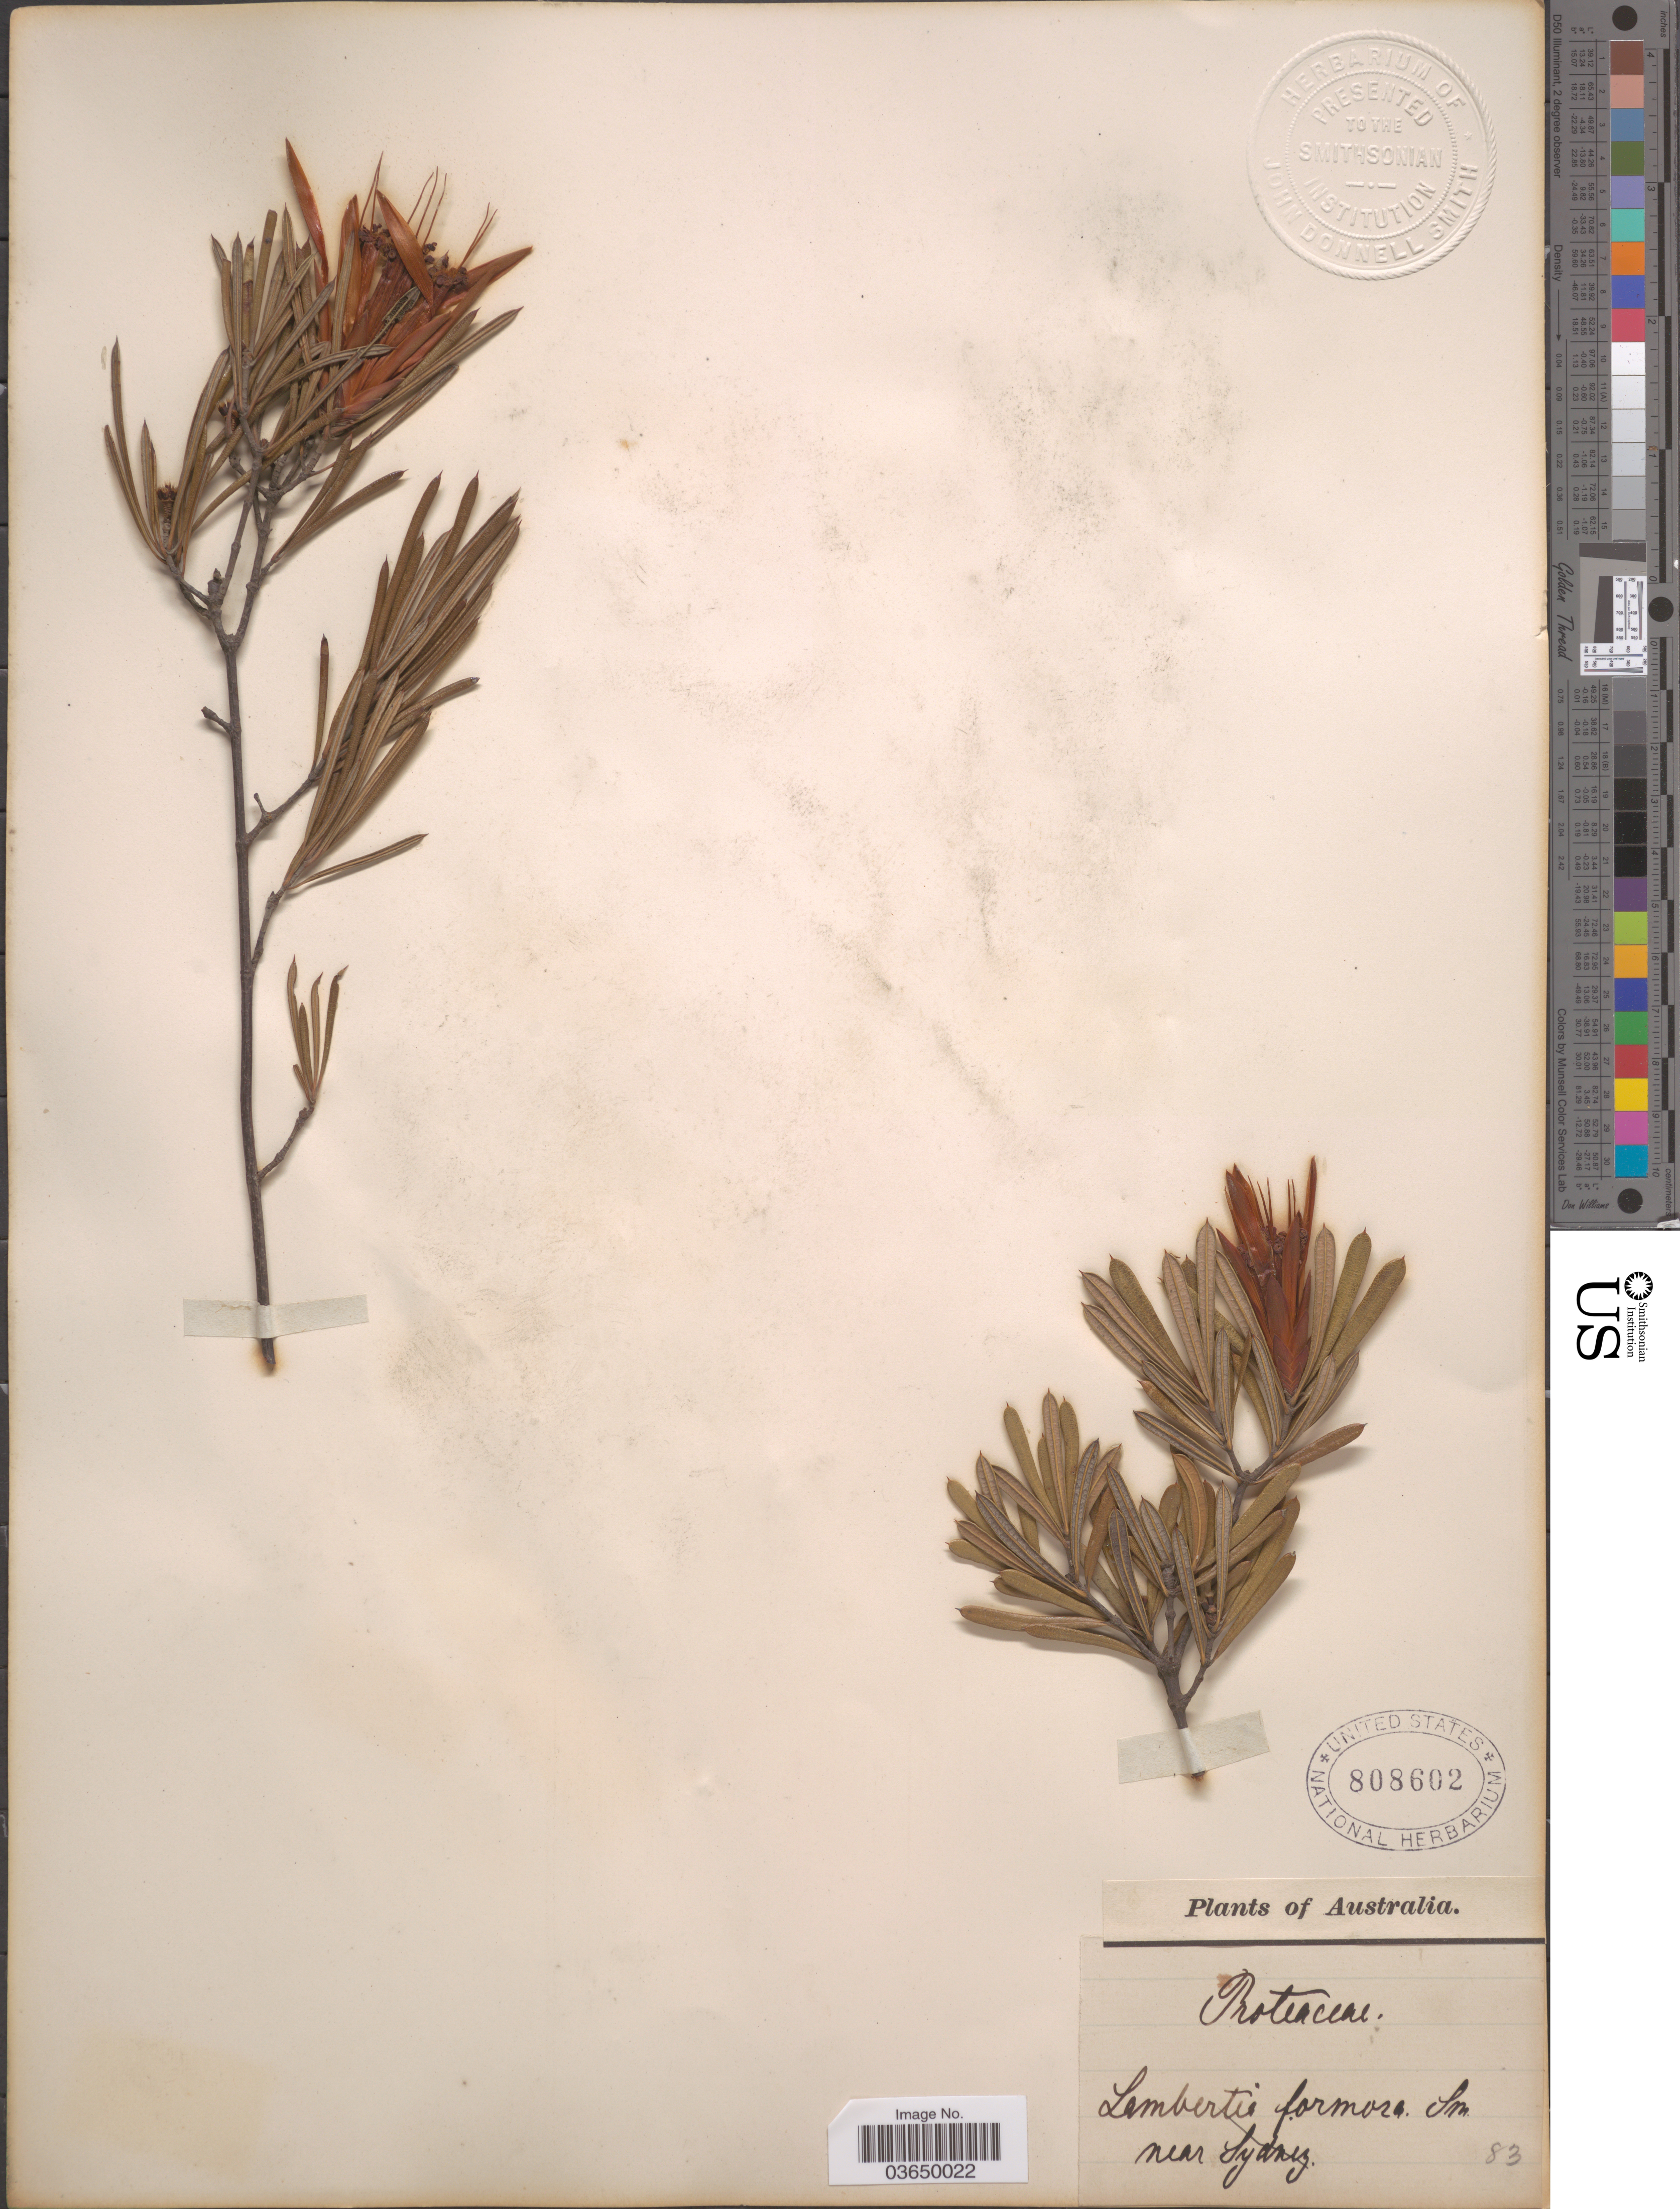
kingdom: Plantae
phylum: Tracheophyta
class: Magnoliopsida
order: Proteales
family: Proteaceae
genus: Lambertia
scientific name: Lambertia formosa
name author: L.S. Sm.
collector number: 83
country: Australia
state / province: New South Wales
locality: Near Sydney.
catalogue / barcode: US 808602